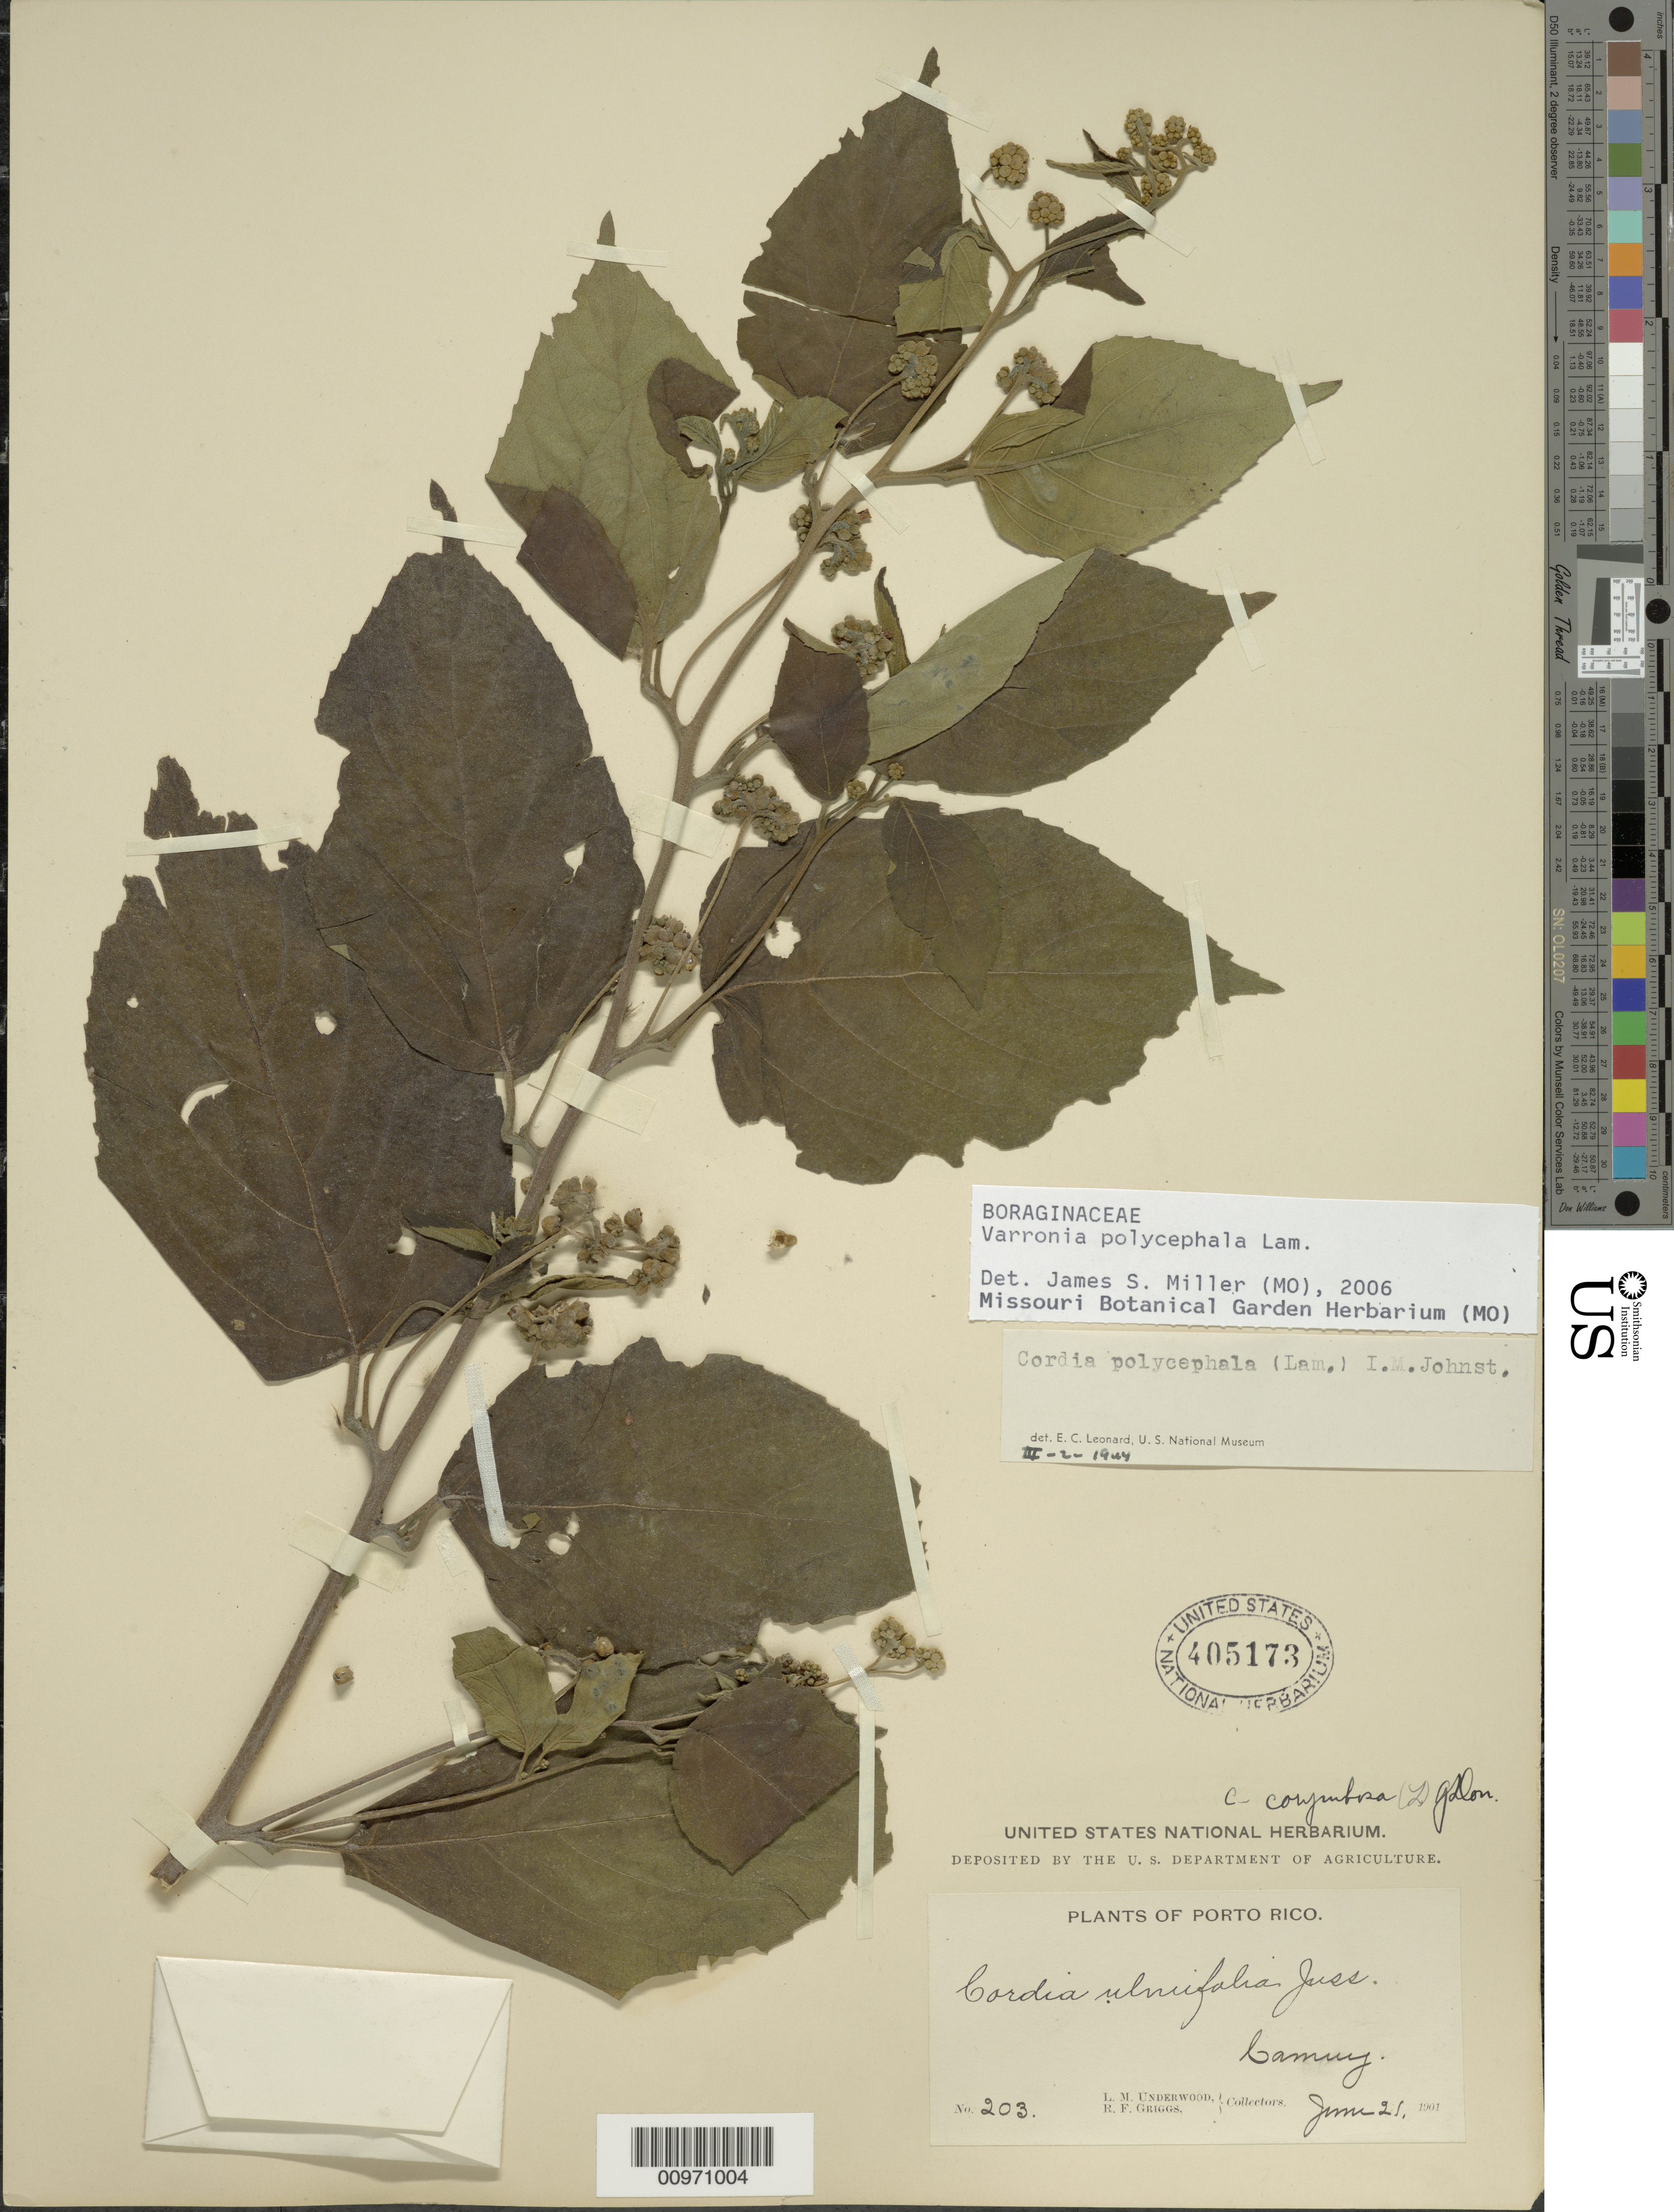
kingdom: Plantae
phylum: Tracheophyta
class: Magnoliopsida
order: Boraginales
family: Cordiaceae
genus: Varronia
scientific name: Varronia polycephala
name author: Lam.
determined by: Miller, James S., (MO), Missouri Botanical Garden (UNITED STATES)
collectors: L. M. Underwood & R. F. Griggs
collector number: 203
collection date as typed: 21 Jun 1901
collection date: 1901-06-21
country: Puerto Rico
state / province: Camuy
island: Puerto Rico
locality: Camuy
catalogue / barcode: US 405173